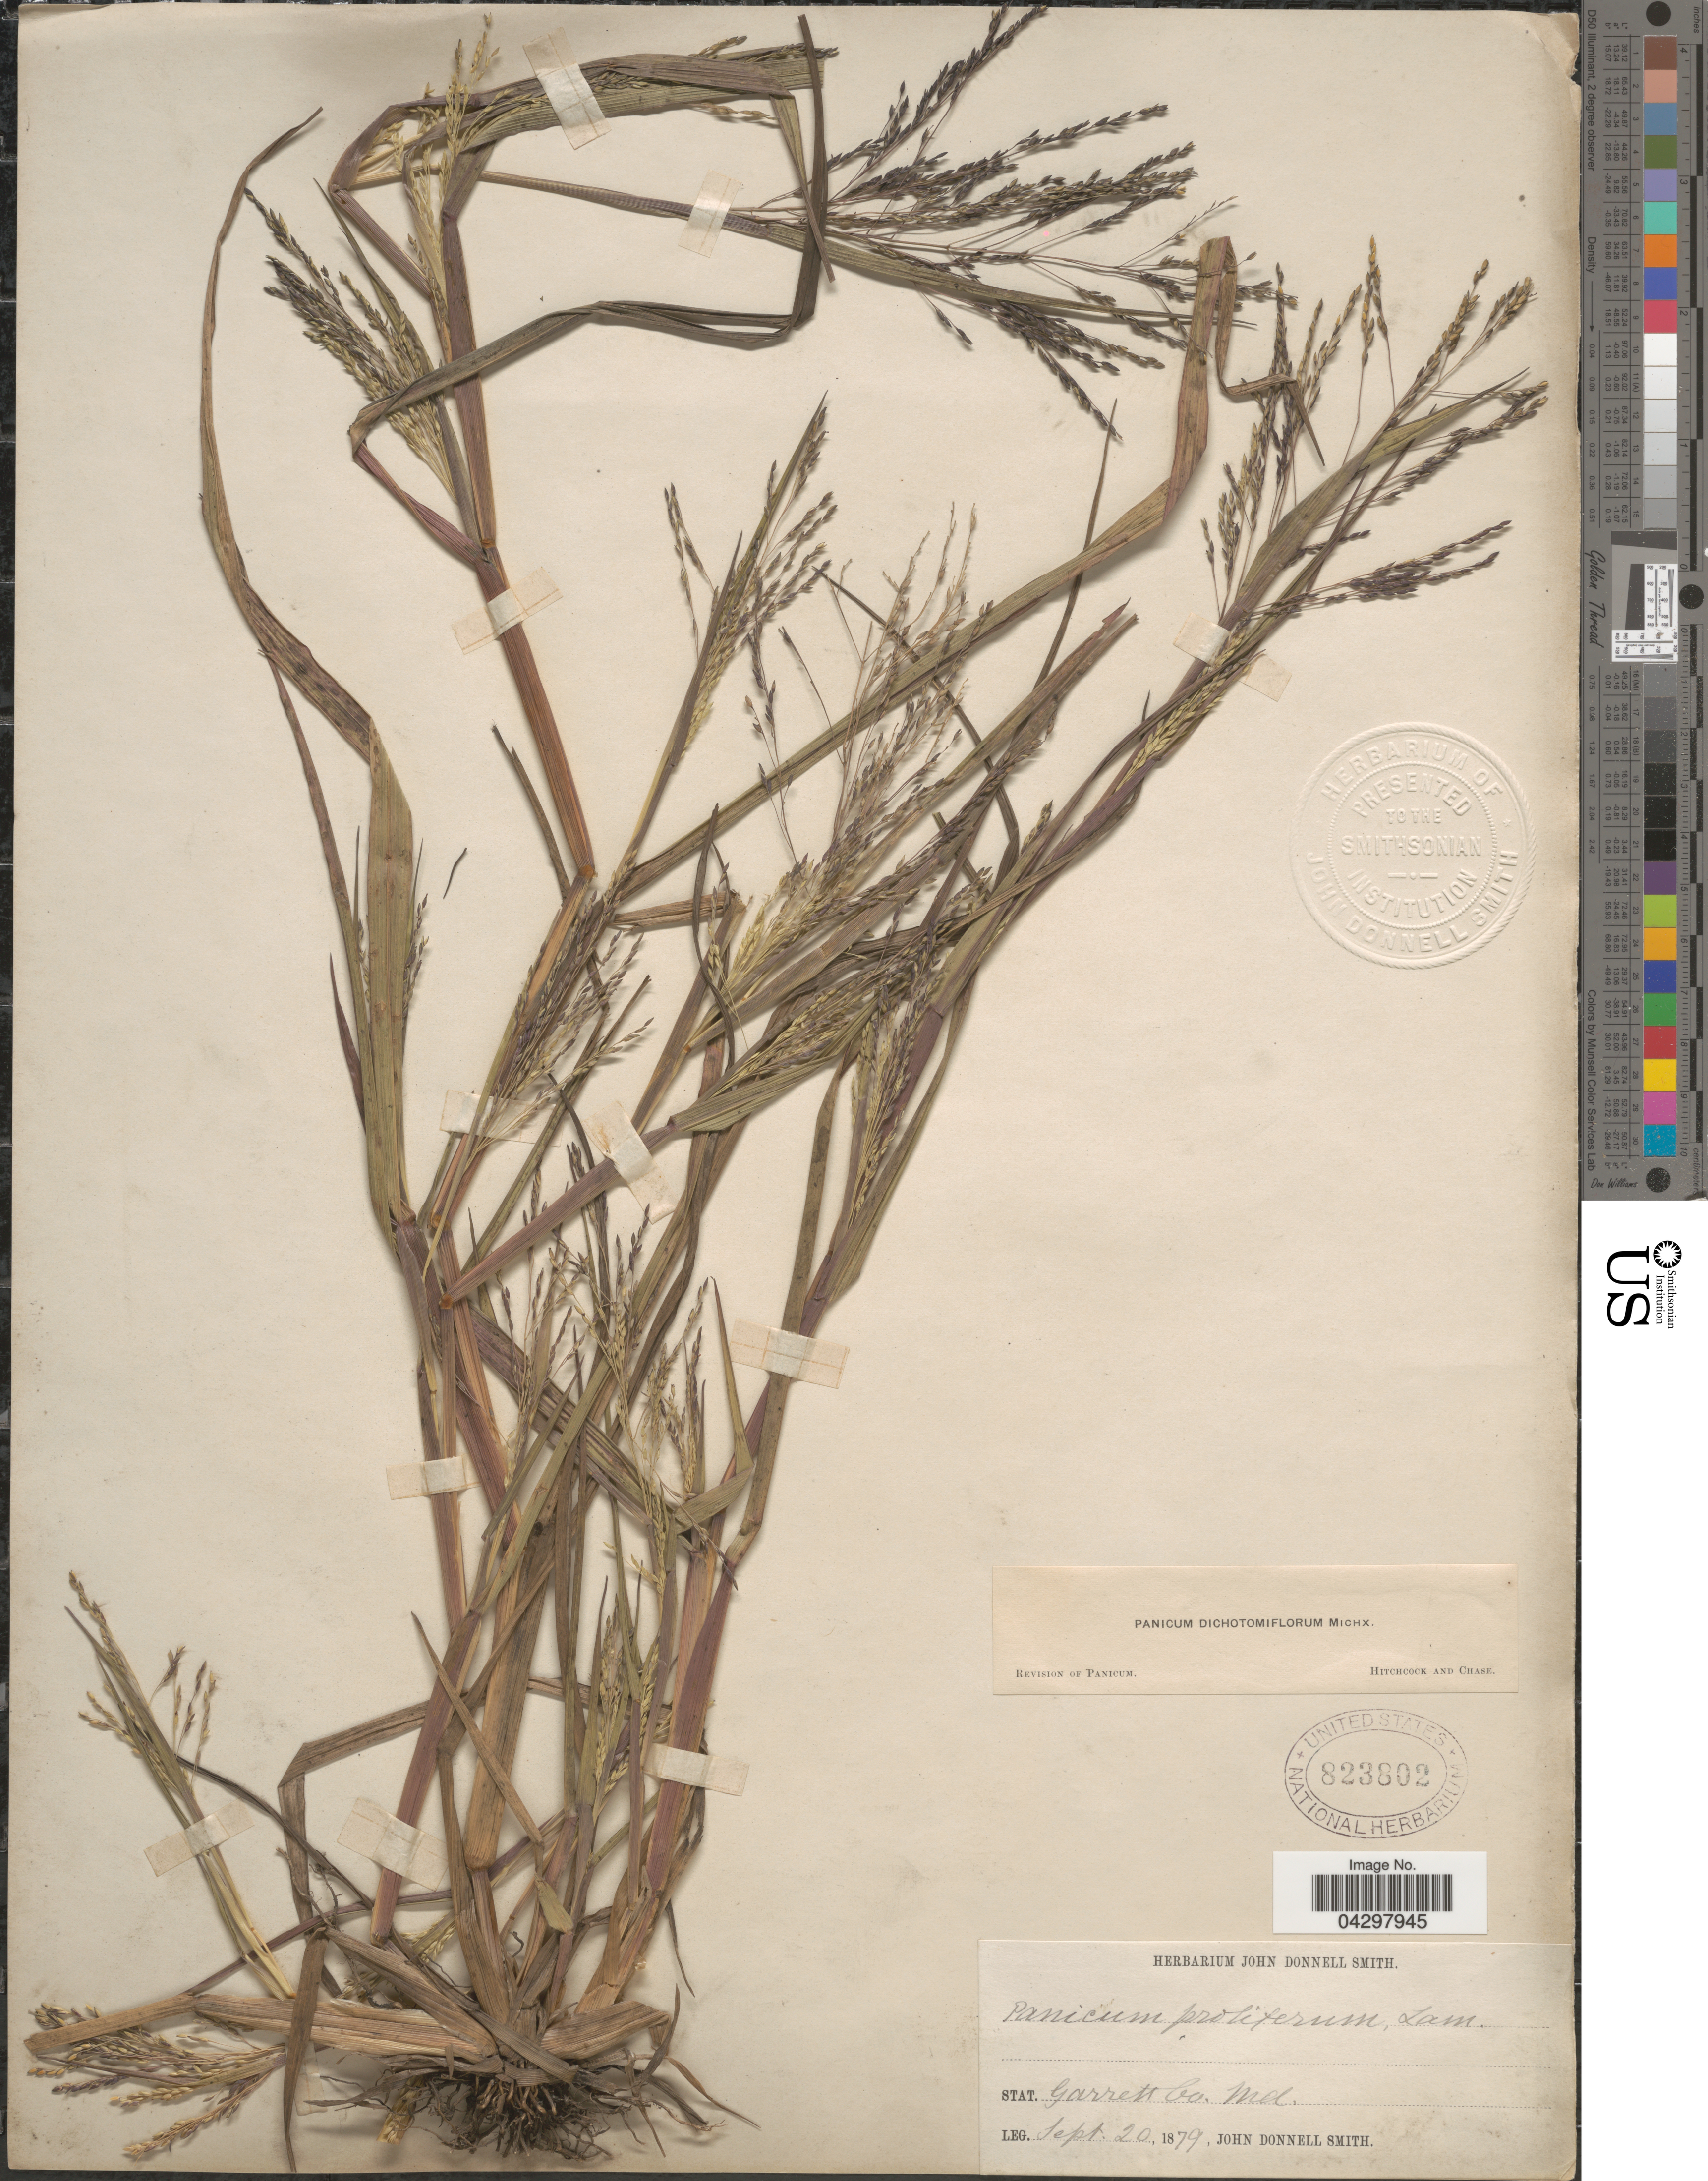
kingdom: Plantae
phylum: Tracheophyta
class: Liliopsida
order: Poales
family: Poaceae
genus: Panicum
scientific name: Panicum dichotomiflorum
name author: Michx.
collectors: J. Donnell Smith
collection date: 1879-09-20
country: United States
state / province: Maryland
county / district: Garrett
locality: Stat. Garrett Co.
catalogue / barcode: US 823802